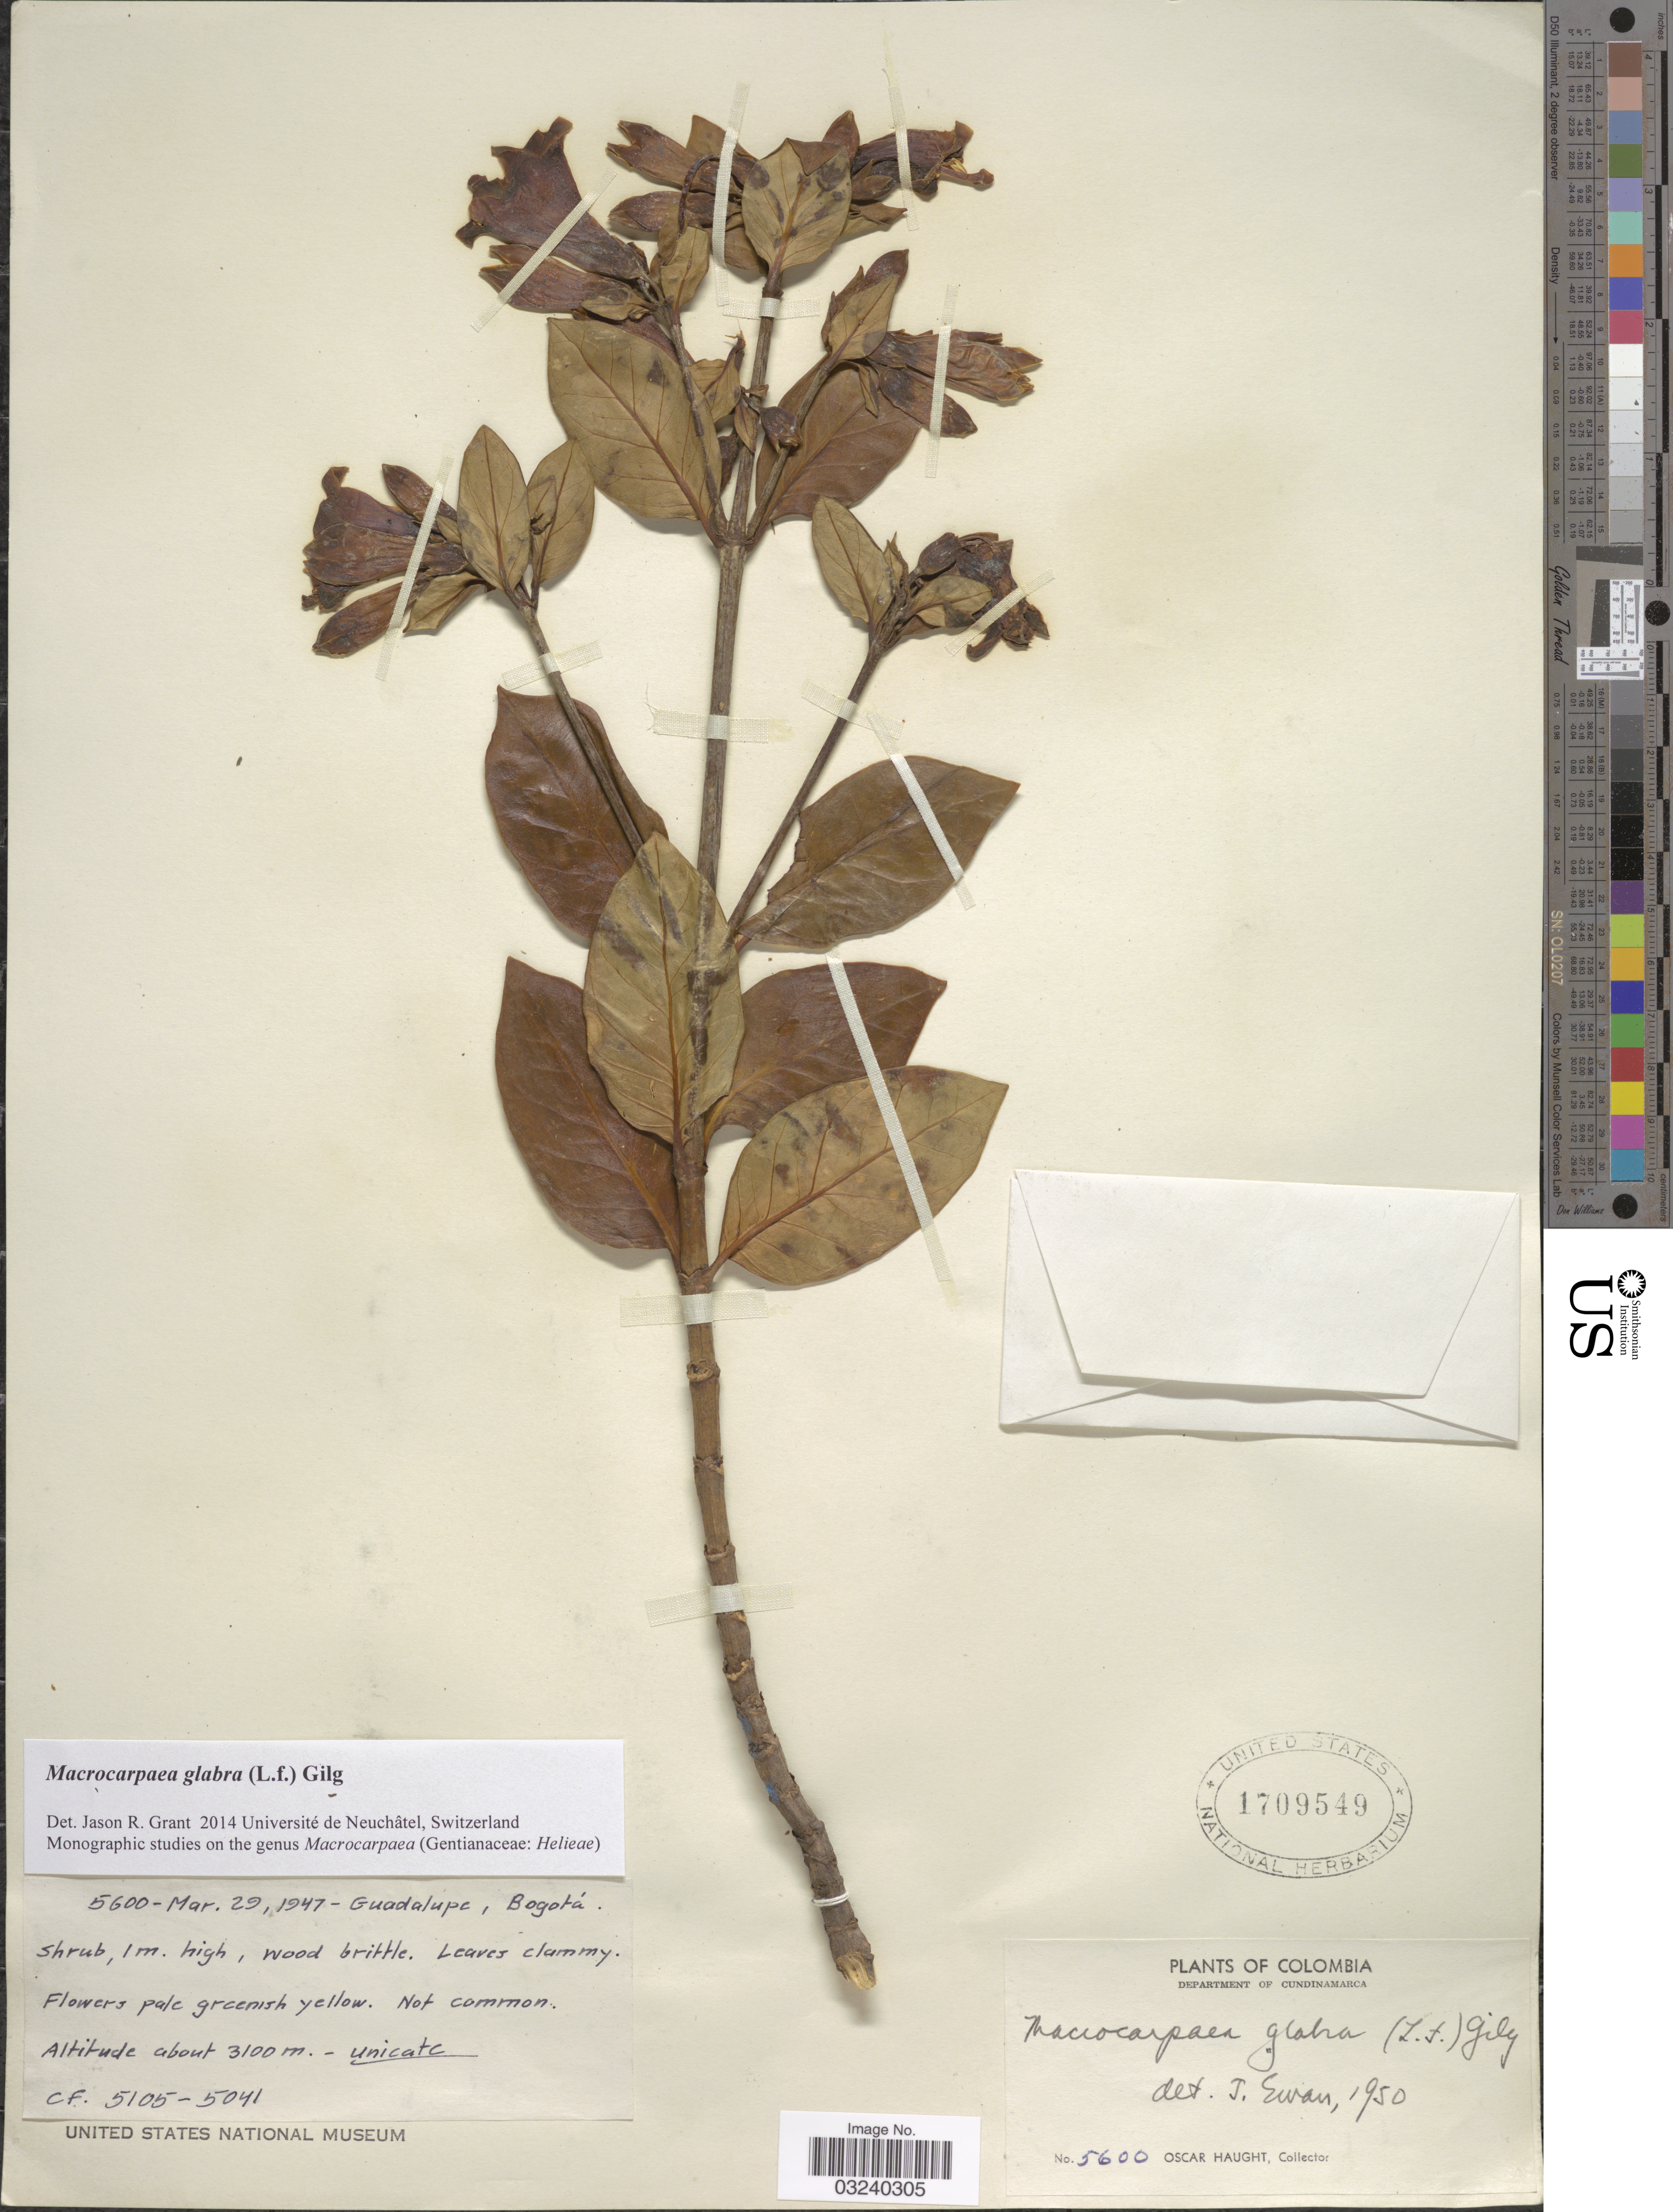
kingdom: Plantae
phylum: Tracheophyta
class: Magnoliopsida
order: Gentianales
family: Gentianaceae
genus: Macrocarpaea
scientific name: Macrocarpaea glabra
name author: (L. f.) Gilg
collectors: O. L. Haught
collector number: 5600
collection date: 1947-03-29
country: Colombia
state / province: Cundinamarca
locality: Department of Cundinamarca. Guadalupe, Bogotá.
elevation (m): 3100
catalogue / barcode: US 1709549